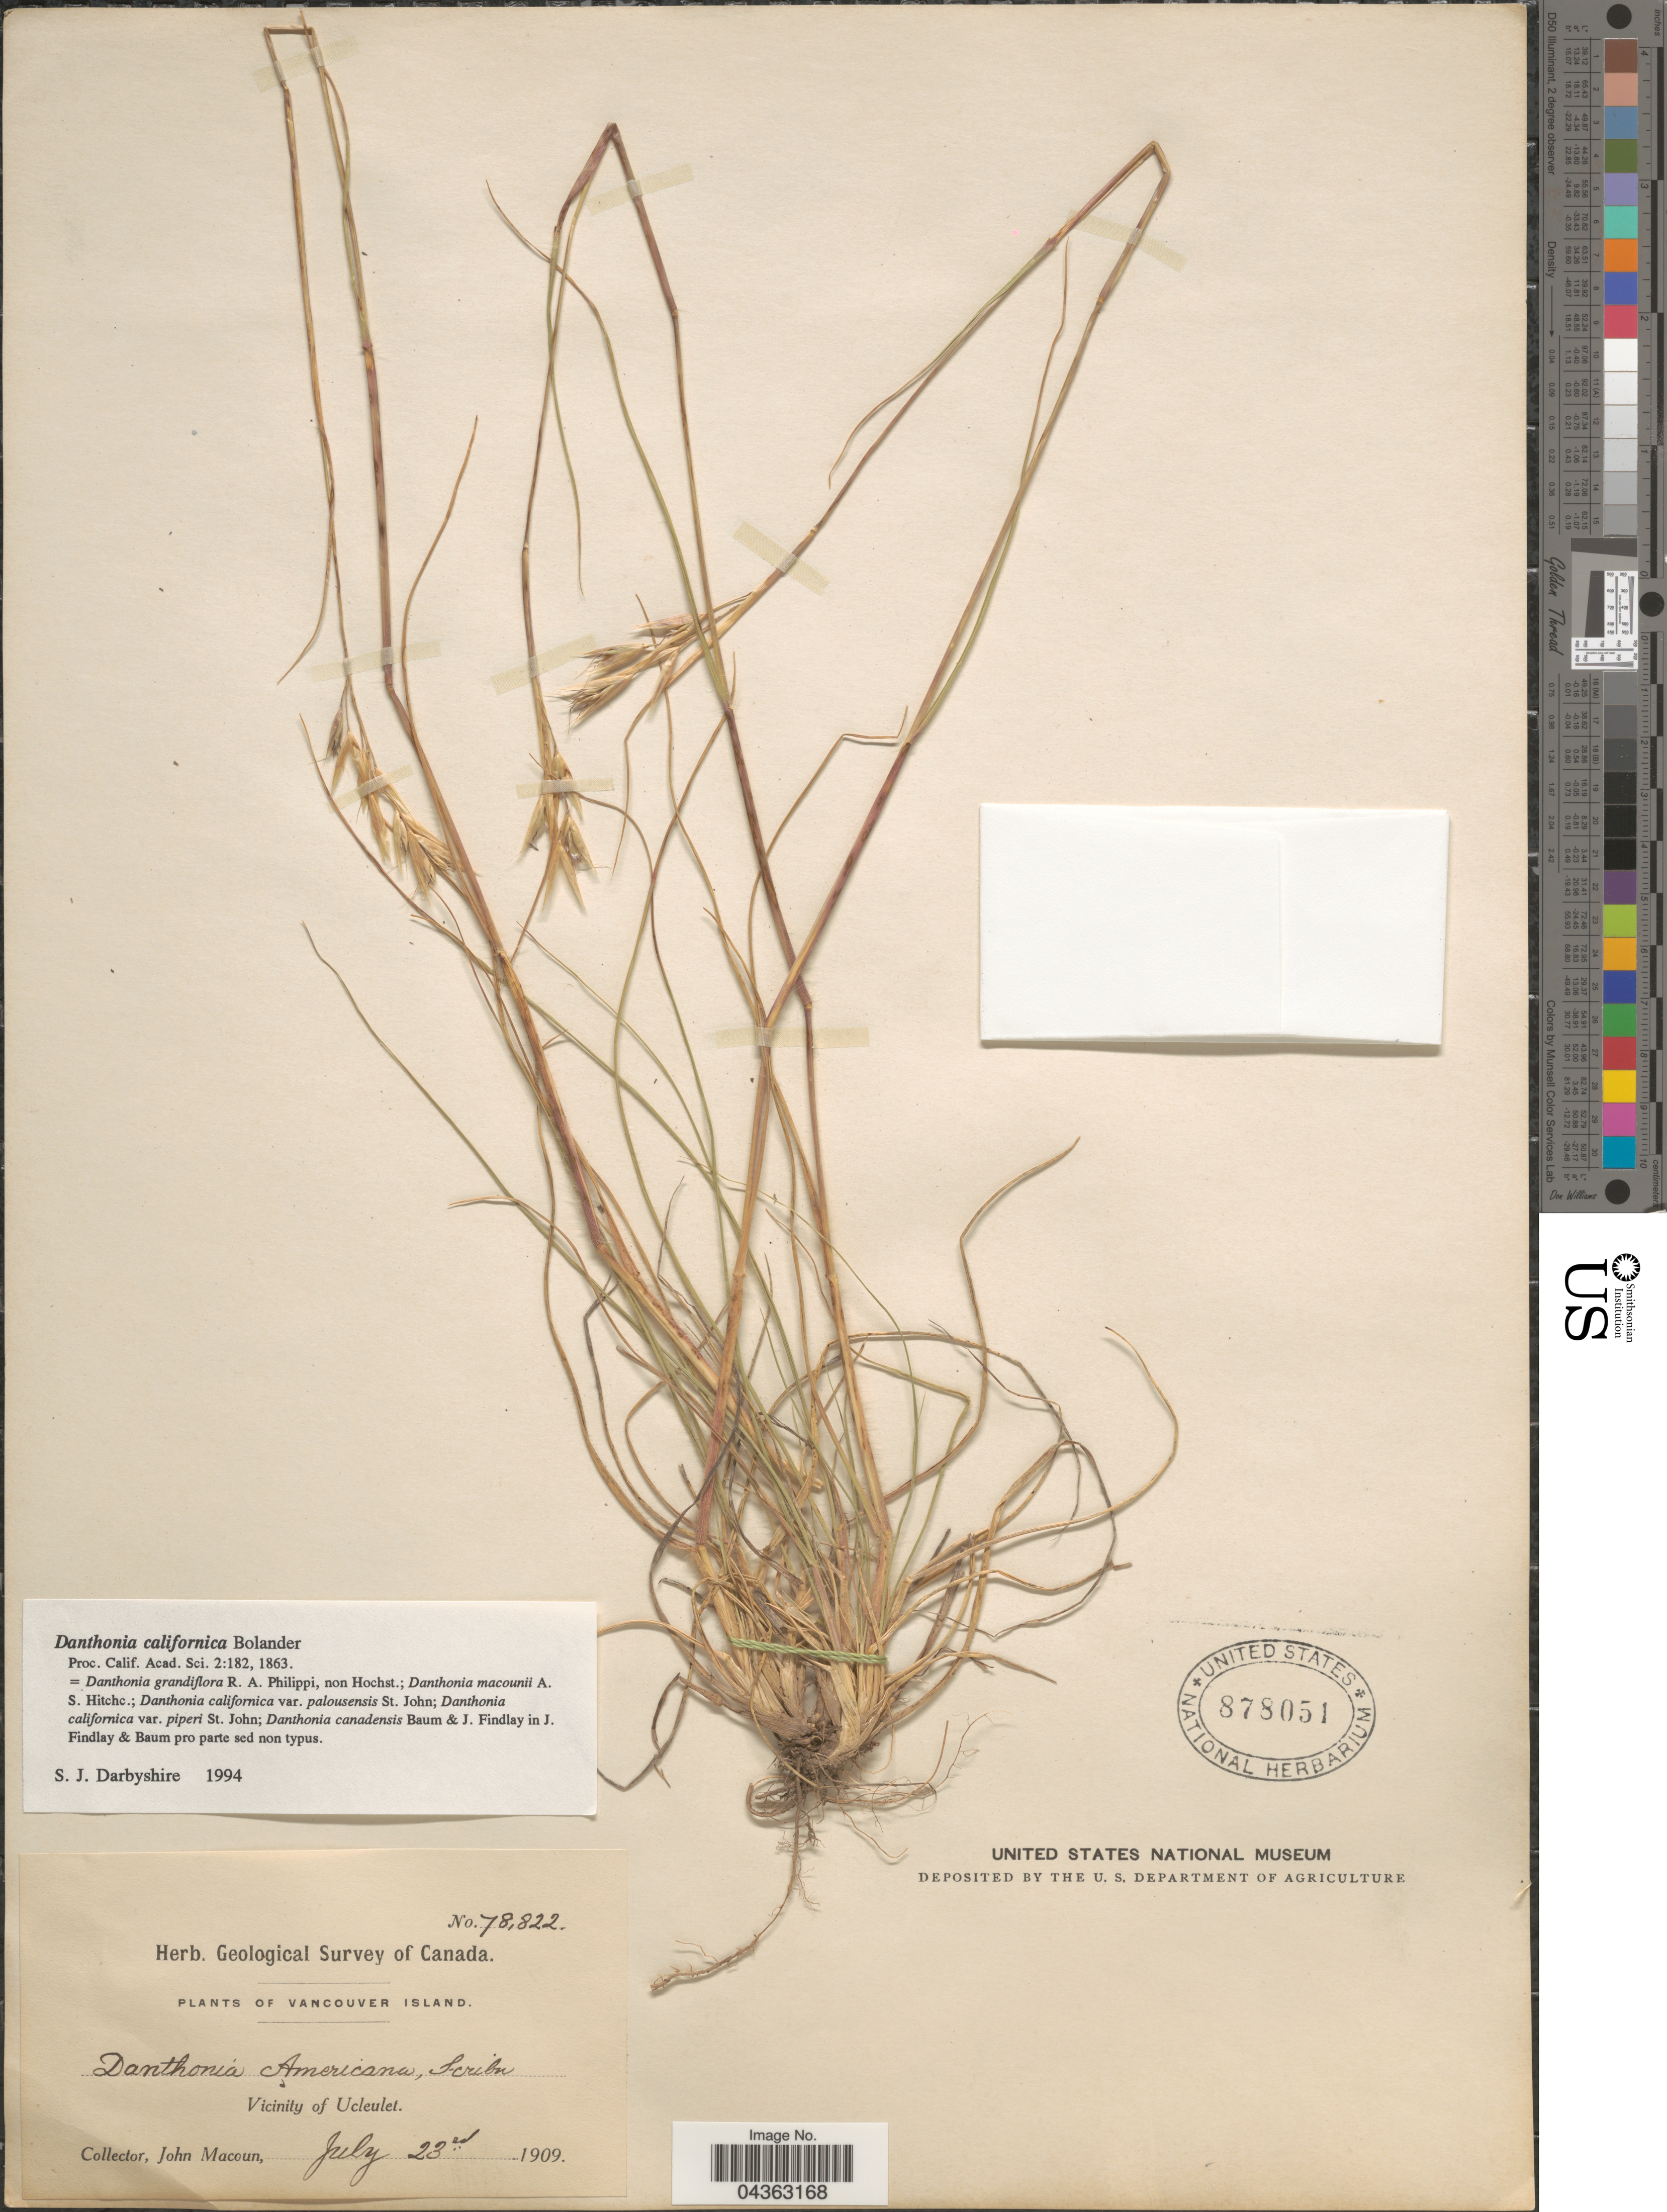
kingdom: Plantae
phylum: Tracheophyta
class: Liliopsida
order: Poales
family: Poaceae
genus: Danthonia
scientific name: Danthonia californica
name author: Bol.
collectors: J. Macoun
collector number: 78822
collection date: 1909-07-23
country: Canada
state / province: British Columbia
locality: Geological Survey of Canada. Vancouver Island. Vicinity of Ucleulet.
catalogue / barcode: US 878051